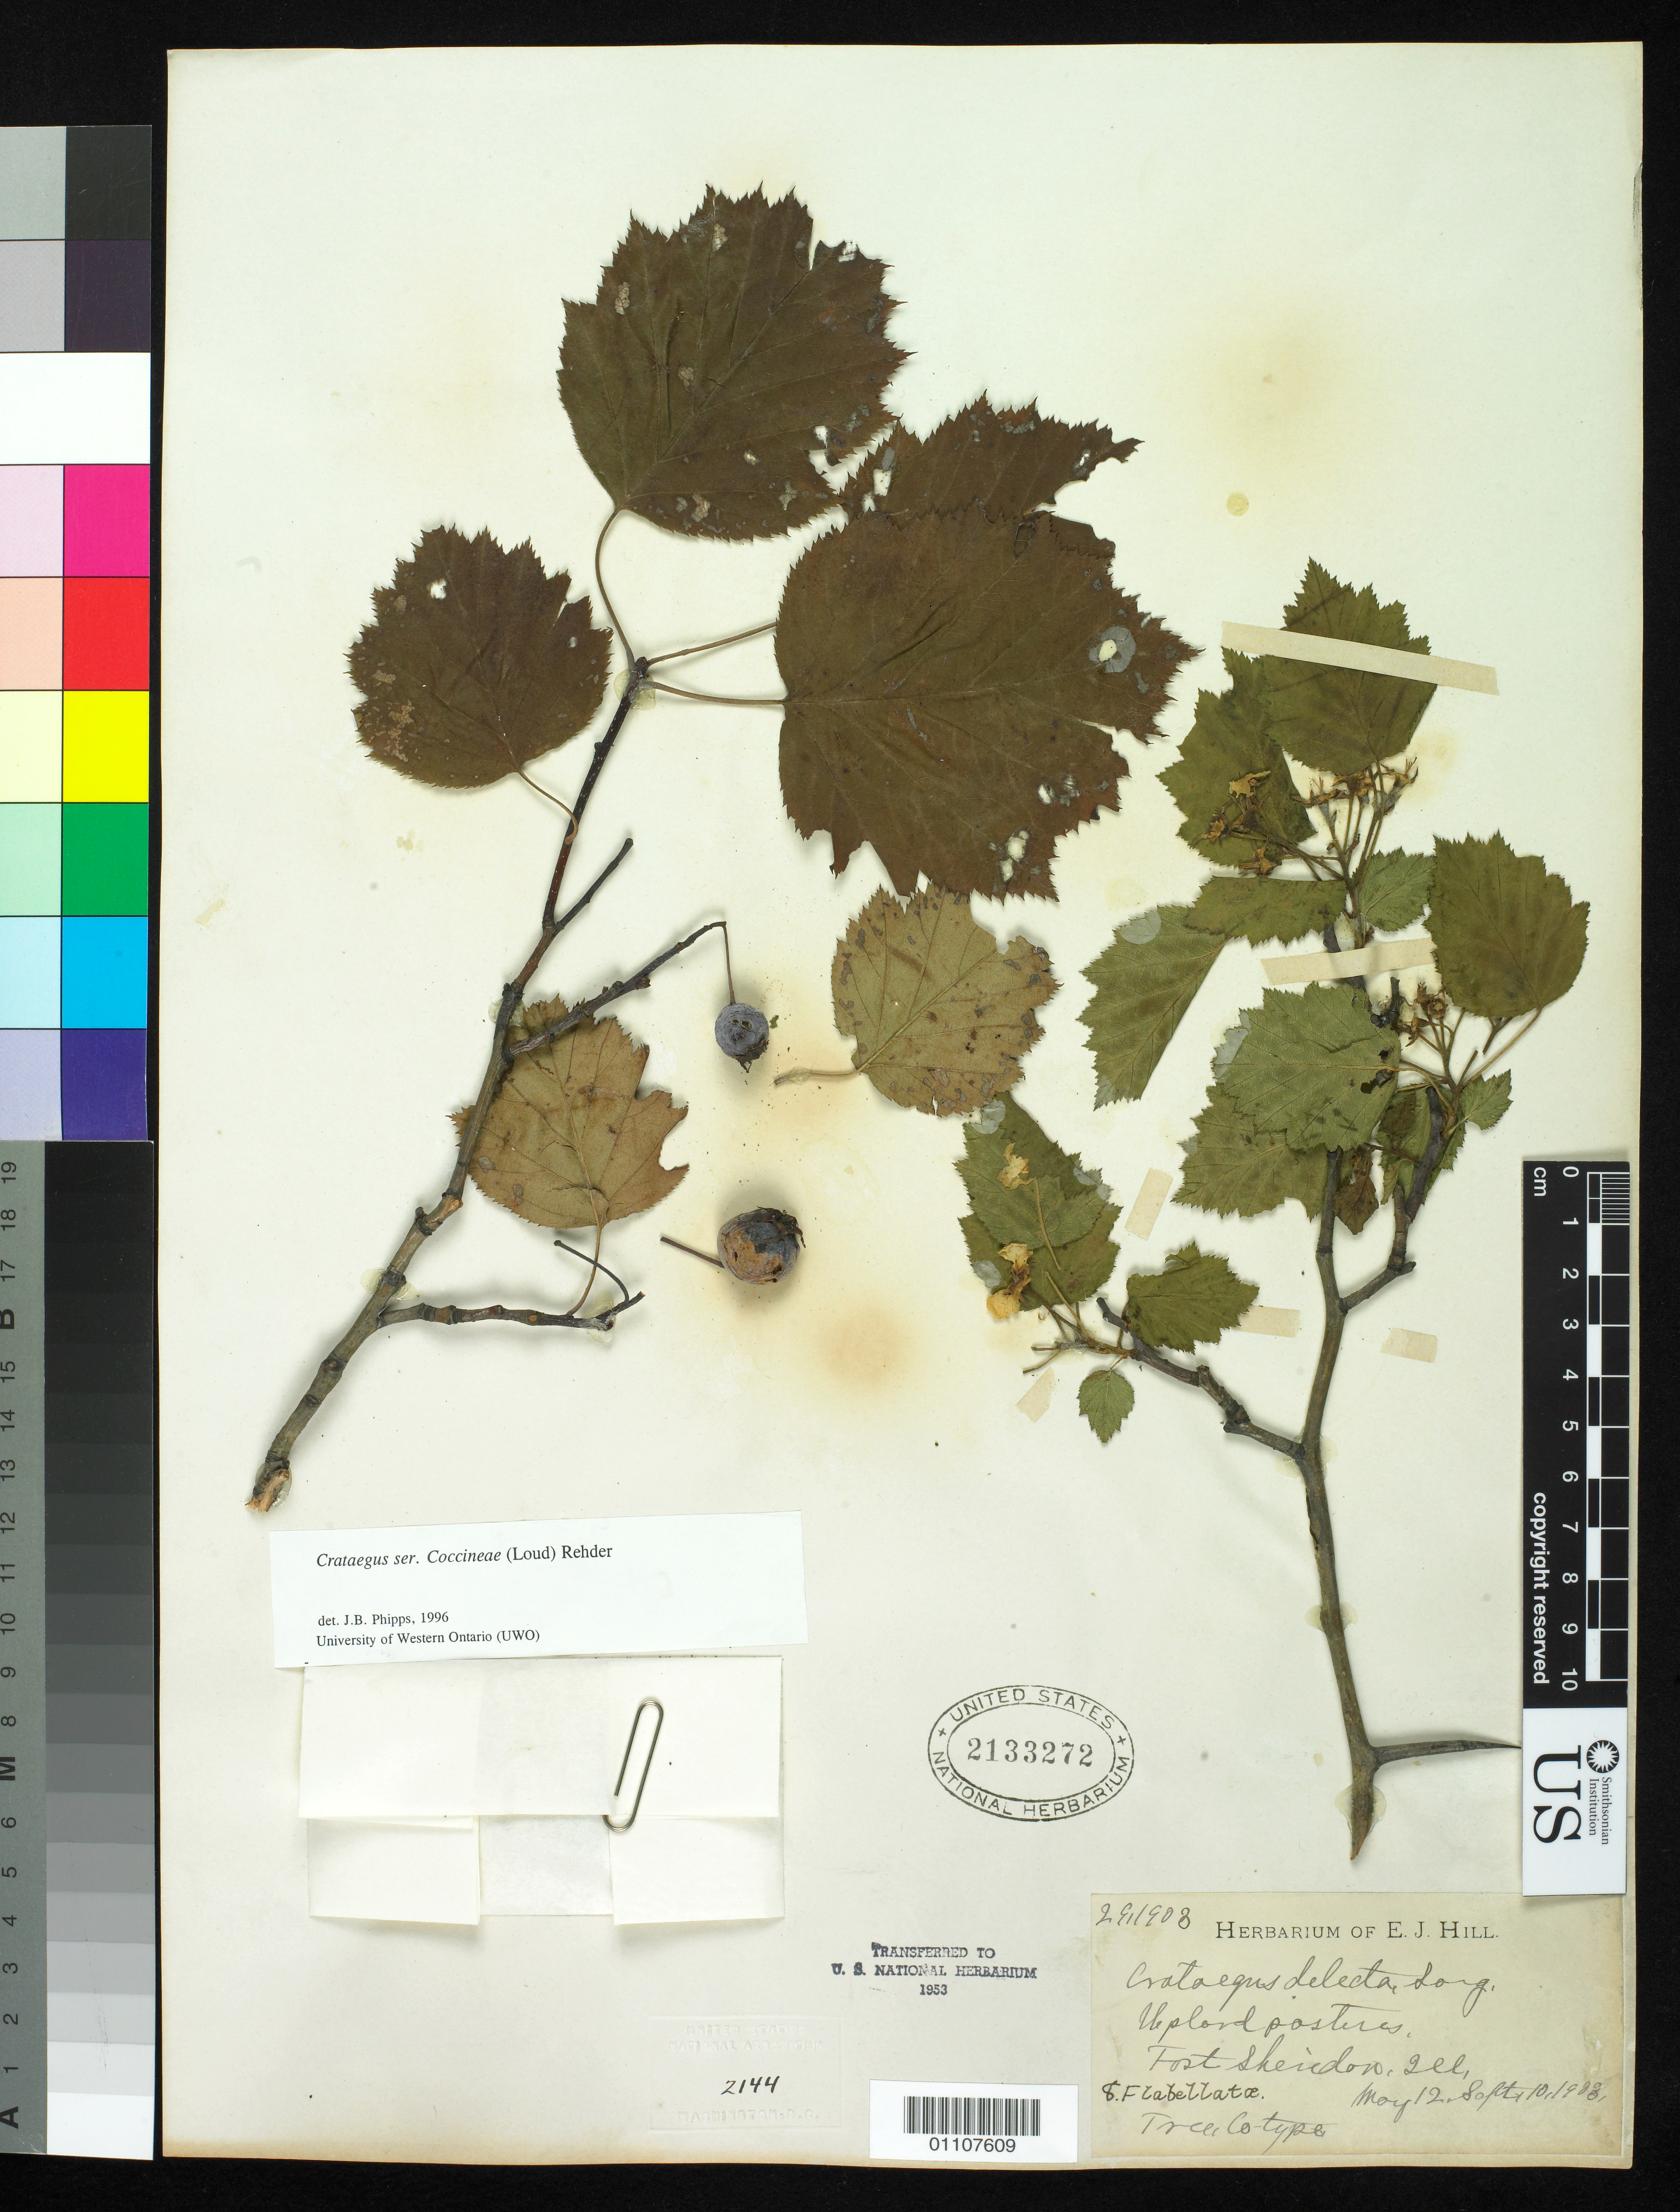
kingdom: Plantae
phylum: Tracheophyta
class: Magnoliopsida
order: Rosales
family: Rosaceae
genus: Crataegus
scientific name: Crataegus delecta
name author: Sarg.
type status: Possible Syntype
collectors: ex herb. E.J. Hill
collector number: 29.1903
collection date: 1903-05-12,1903-09-10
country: United States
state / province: Illinois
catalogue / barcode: US 2133272